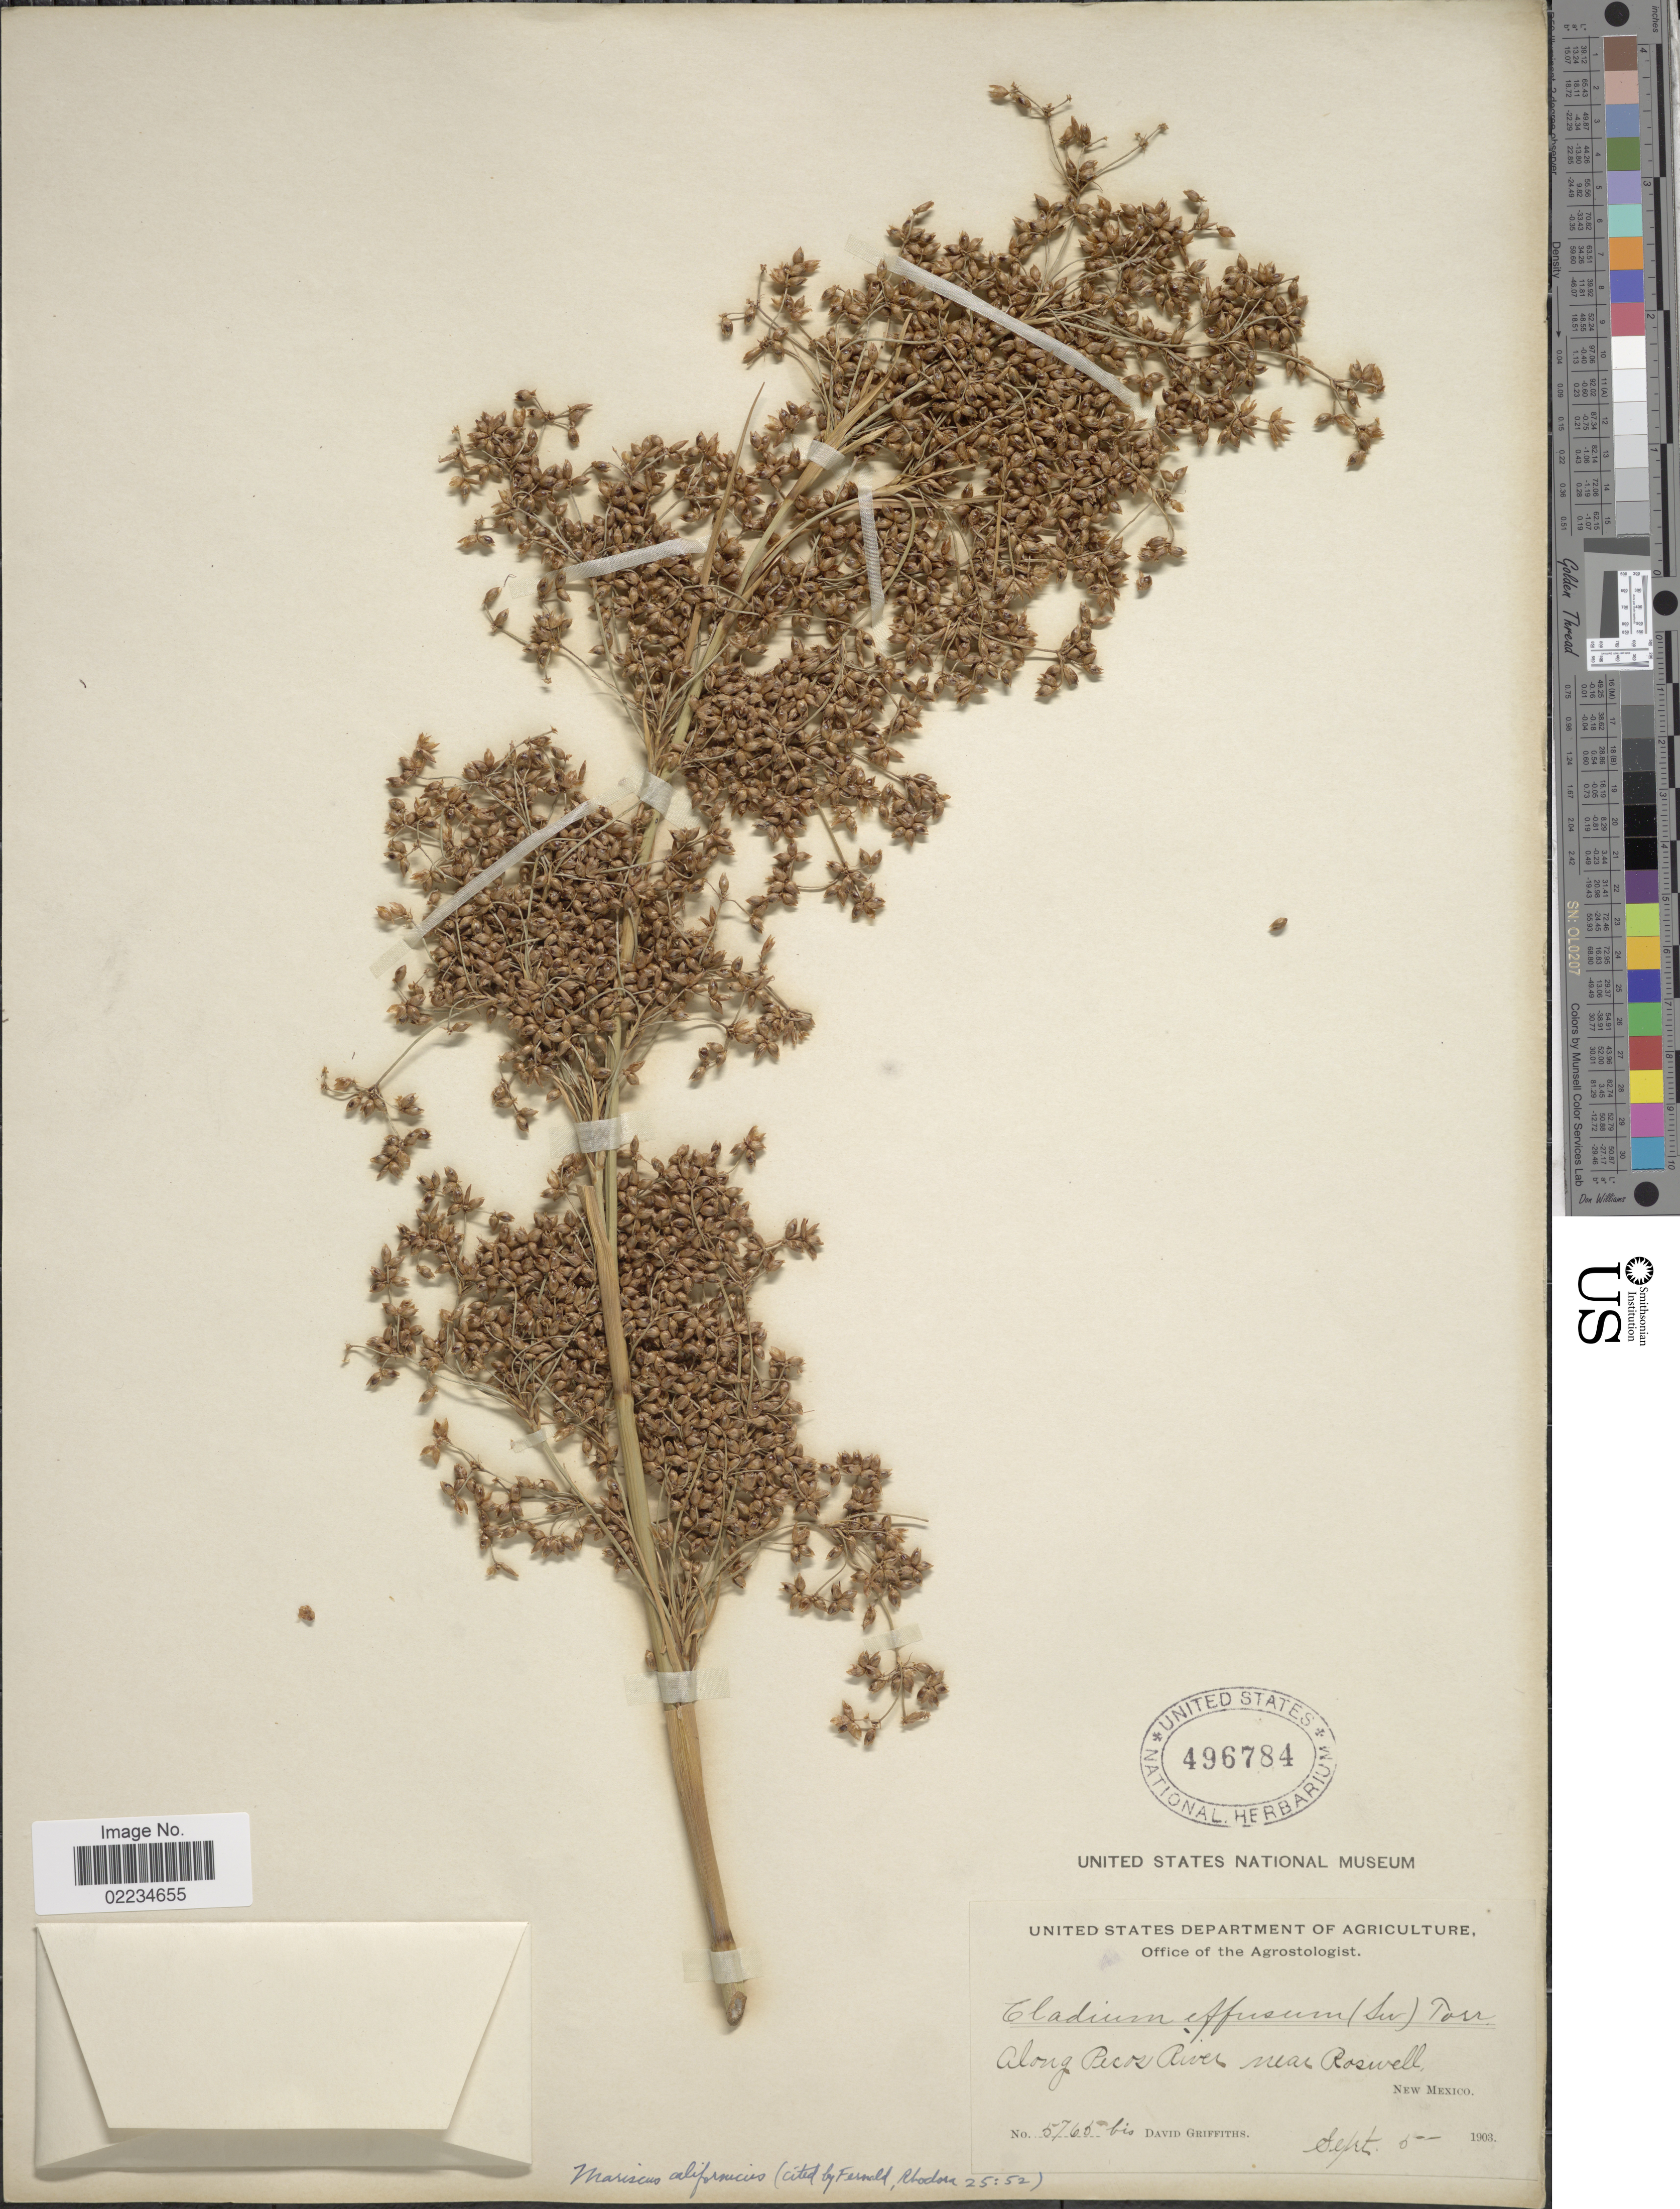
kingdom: Plantae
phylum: Tracheophyta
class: Liliopsida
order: Poales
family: Cyperaceae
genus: Cladium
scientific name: Cladium californicum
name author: (S. Watson) O'Neill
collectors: D. Griffiths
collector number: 5765bis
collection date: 1903-09-05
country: United States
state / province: New Mexico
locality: Along Pecos River near Roswell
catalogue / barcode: US 496784